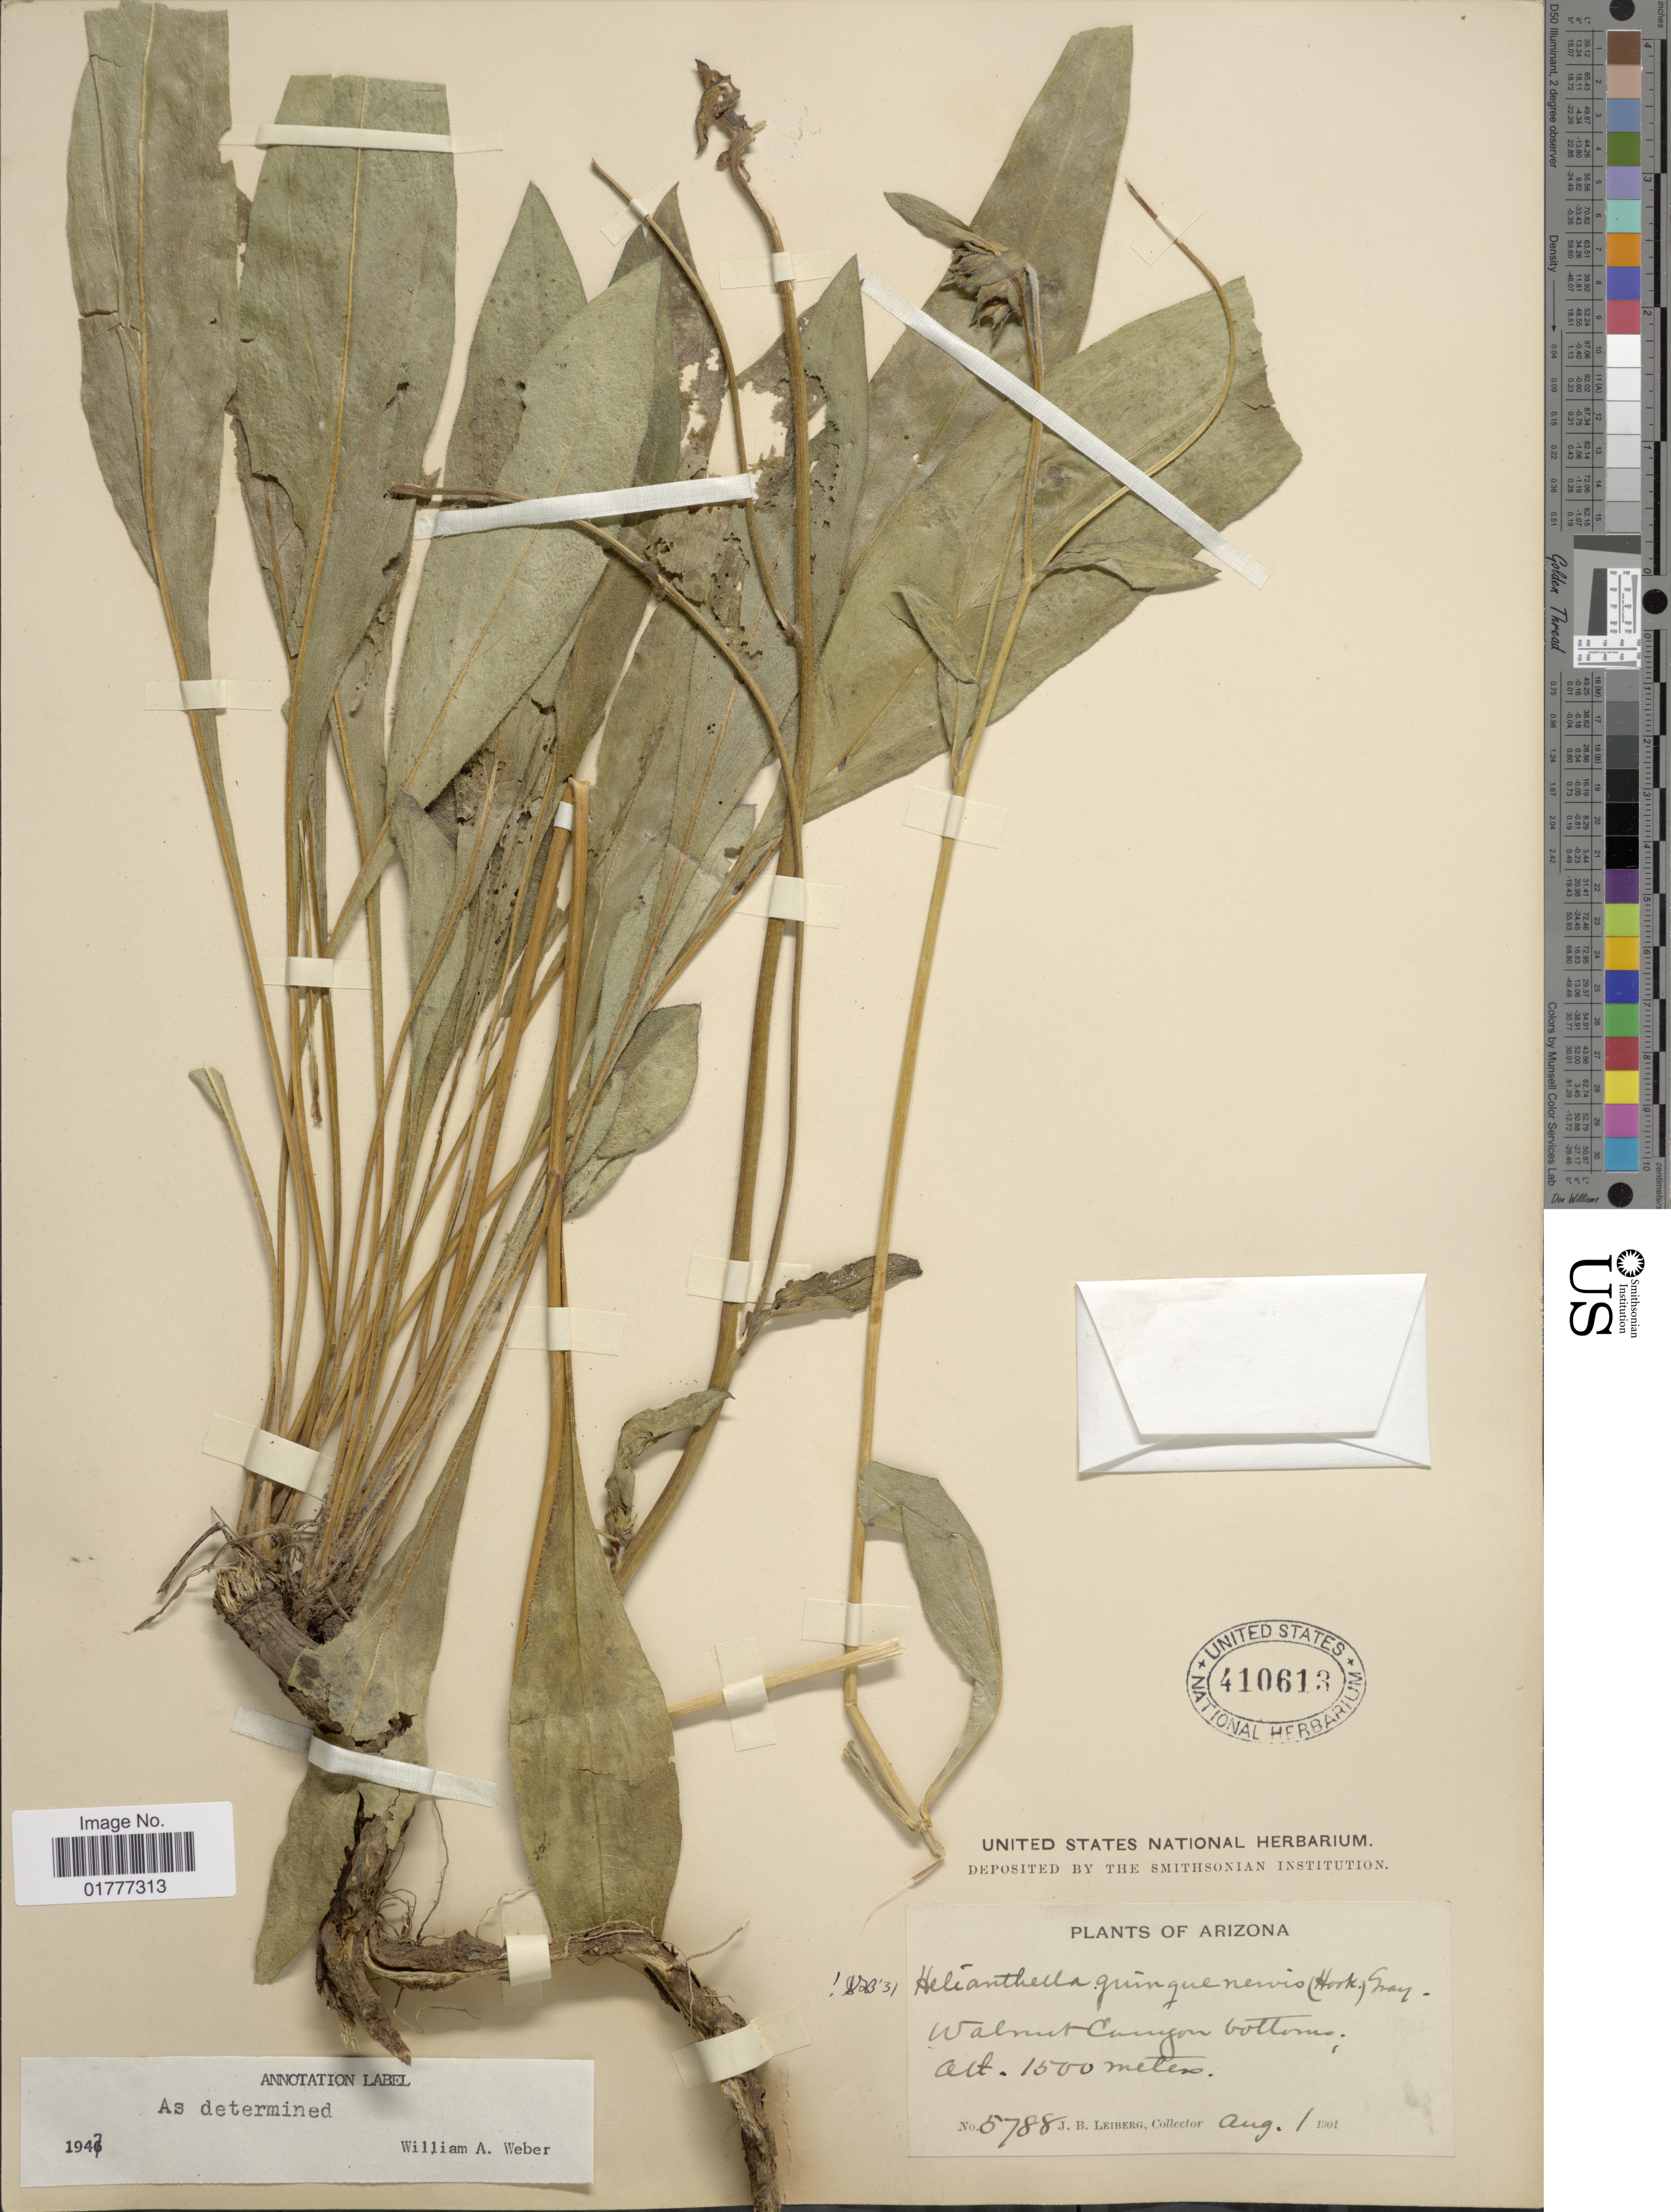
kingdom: Plantae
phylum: Tracheophyta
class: Magnoliopsida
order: Asterales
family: Asteraceae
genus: Helianthella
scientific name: Helianthella quinquenervis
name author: (Hook.) A. Gray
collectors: J. B. Leiberg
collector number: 5788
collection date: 1901-08-01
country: United States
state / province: Arizona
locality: Walnut Canyon bottoms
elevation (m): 1500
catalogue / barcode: US 410613